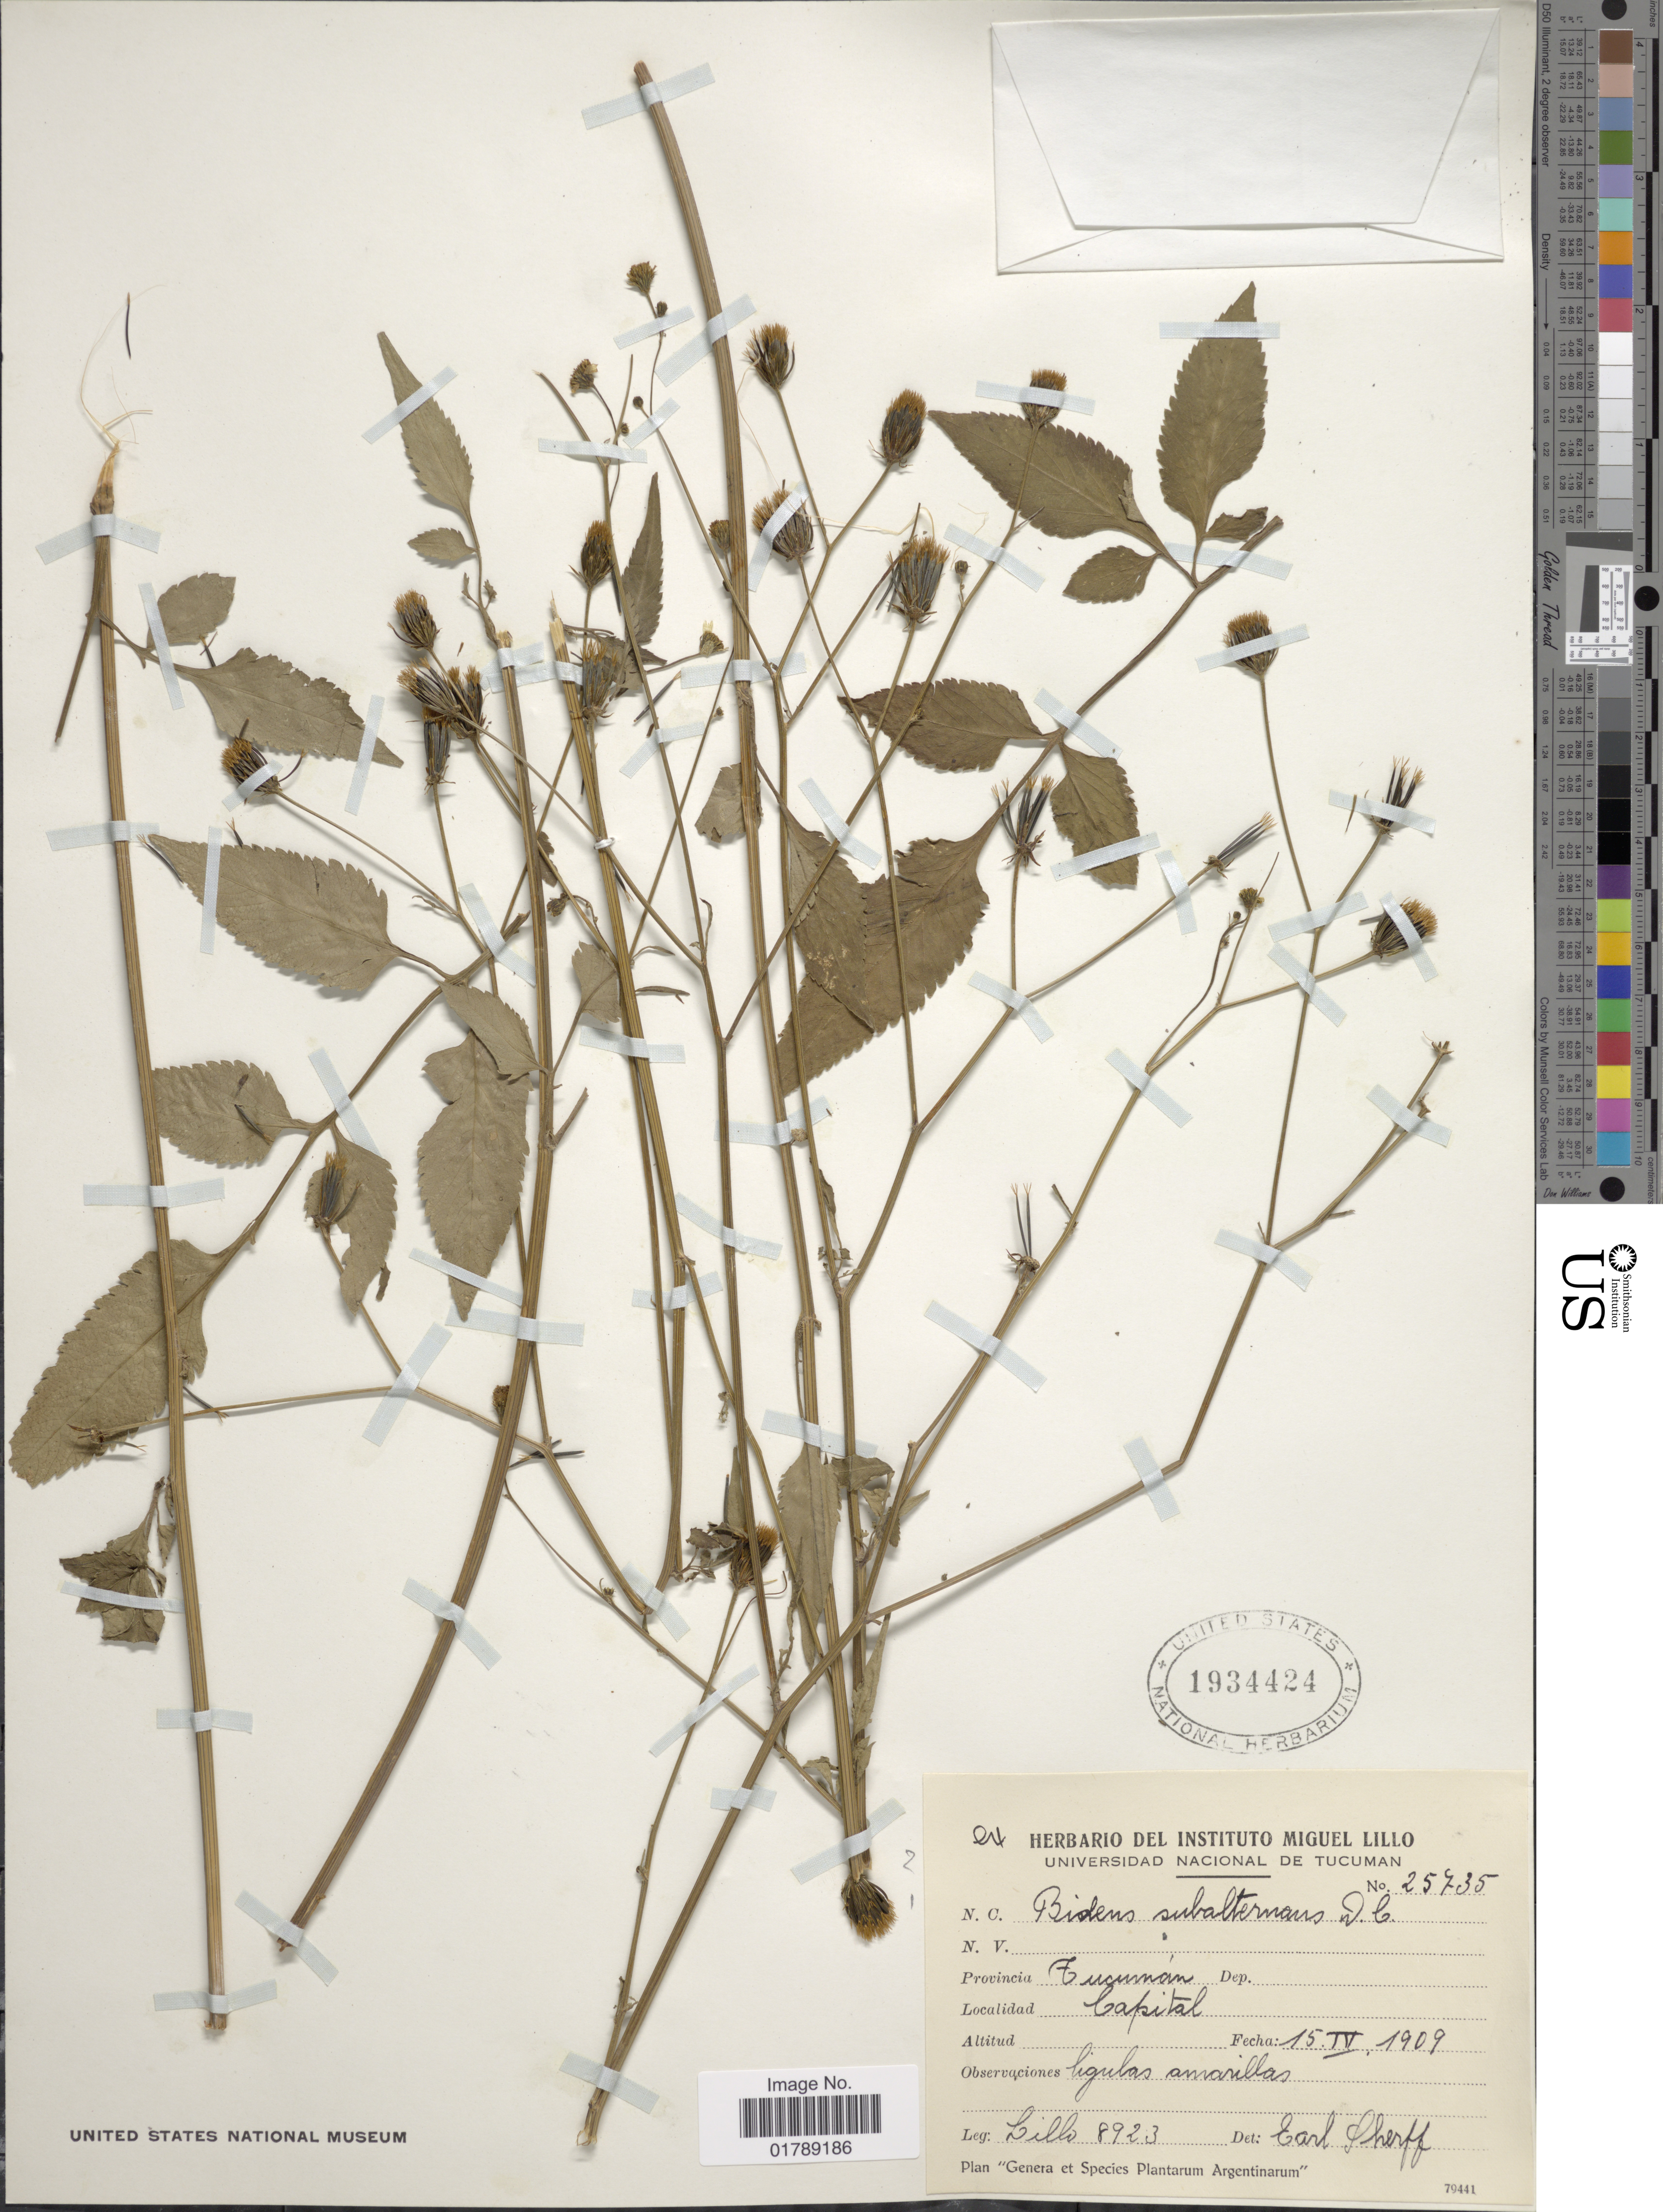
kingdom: Plantae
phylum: Tracheophyta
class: Magnoliopsida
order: Asterales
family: Asteraceae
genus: Bidens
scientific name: Bidens subalternans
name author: DC.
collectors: -. Lillo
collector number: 8923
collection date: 1909-04-15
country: Argentina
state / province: Tucuman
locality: Capital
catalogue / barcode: US 1934424